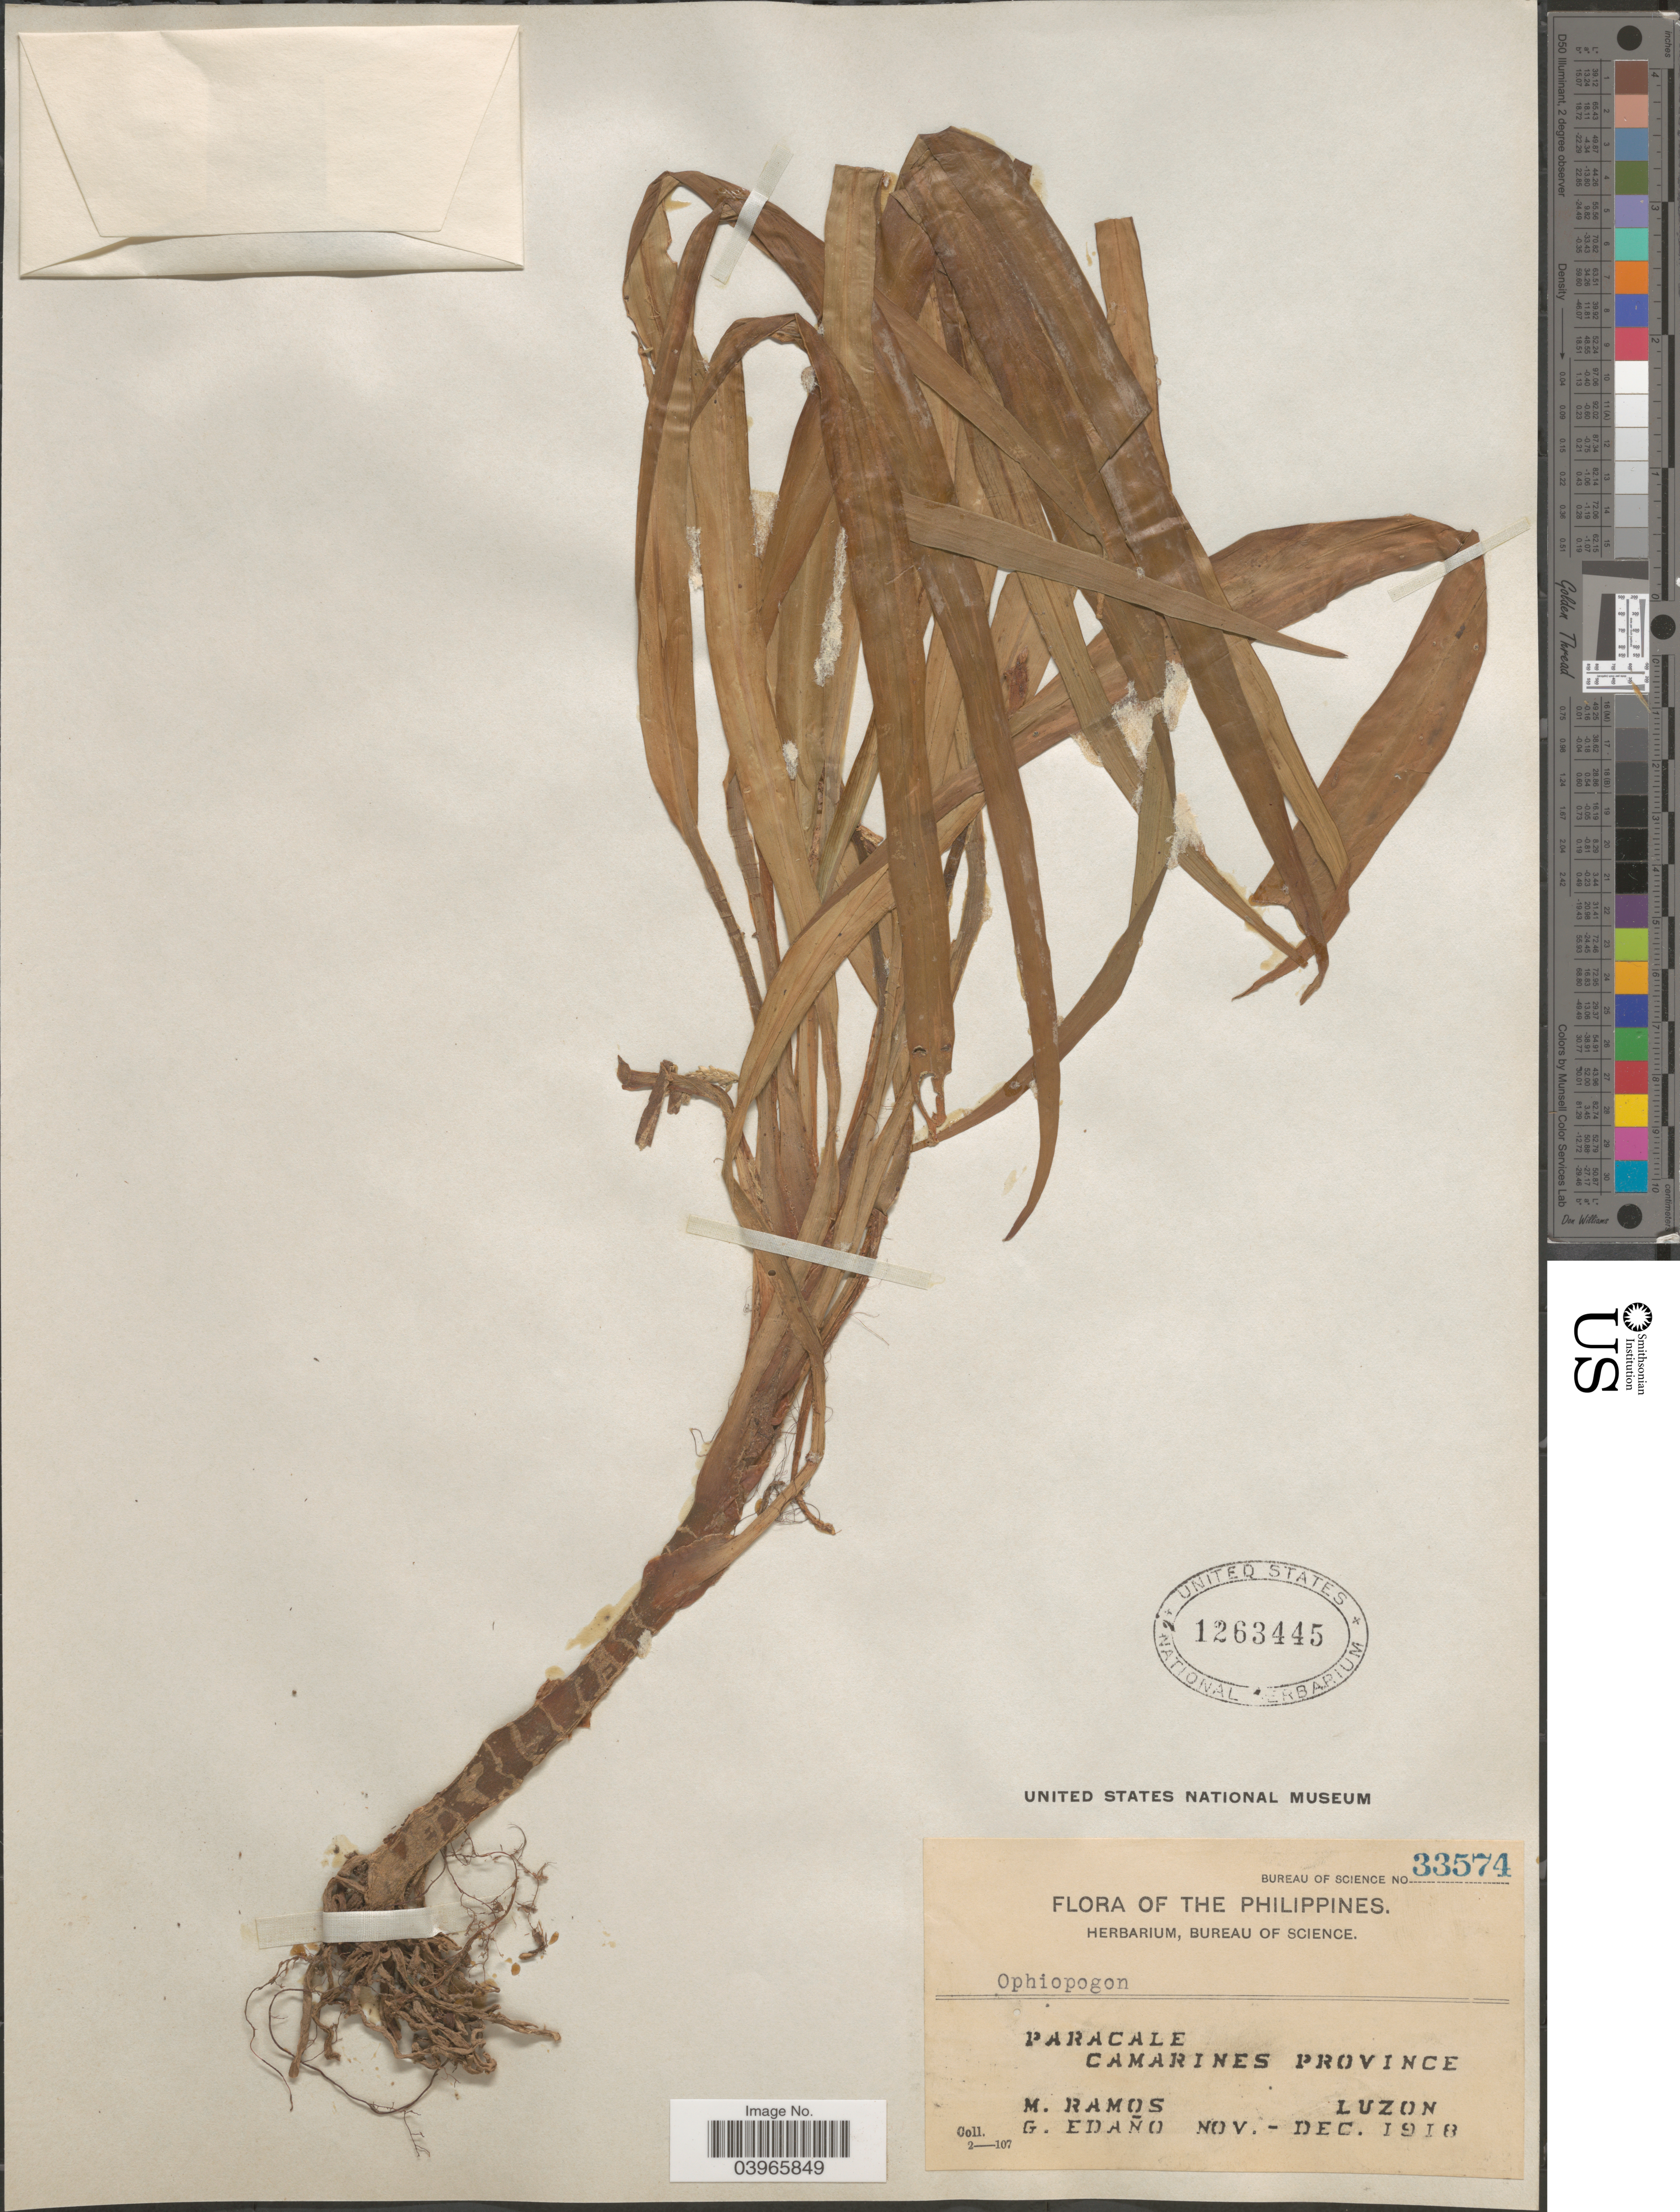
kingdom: Plantae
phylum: Tracheophyta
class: Liliopsida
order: Asparagales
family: Asparagaceae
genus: Ophiopogon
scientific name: Ophiopogon sp.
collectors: M. Ramos & G. Edaño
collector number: Bureau of Science 33574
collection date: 1918-11/1918-12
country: Philippines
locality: Paracale. Camarines Province. Luzon.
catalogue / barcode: US 1263445